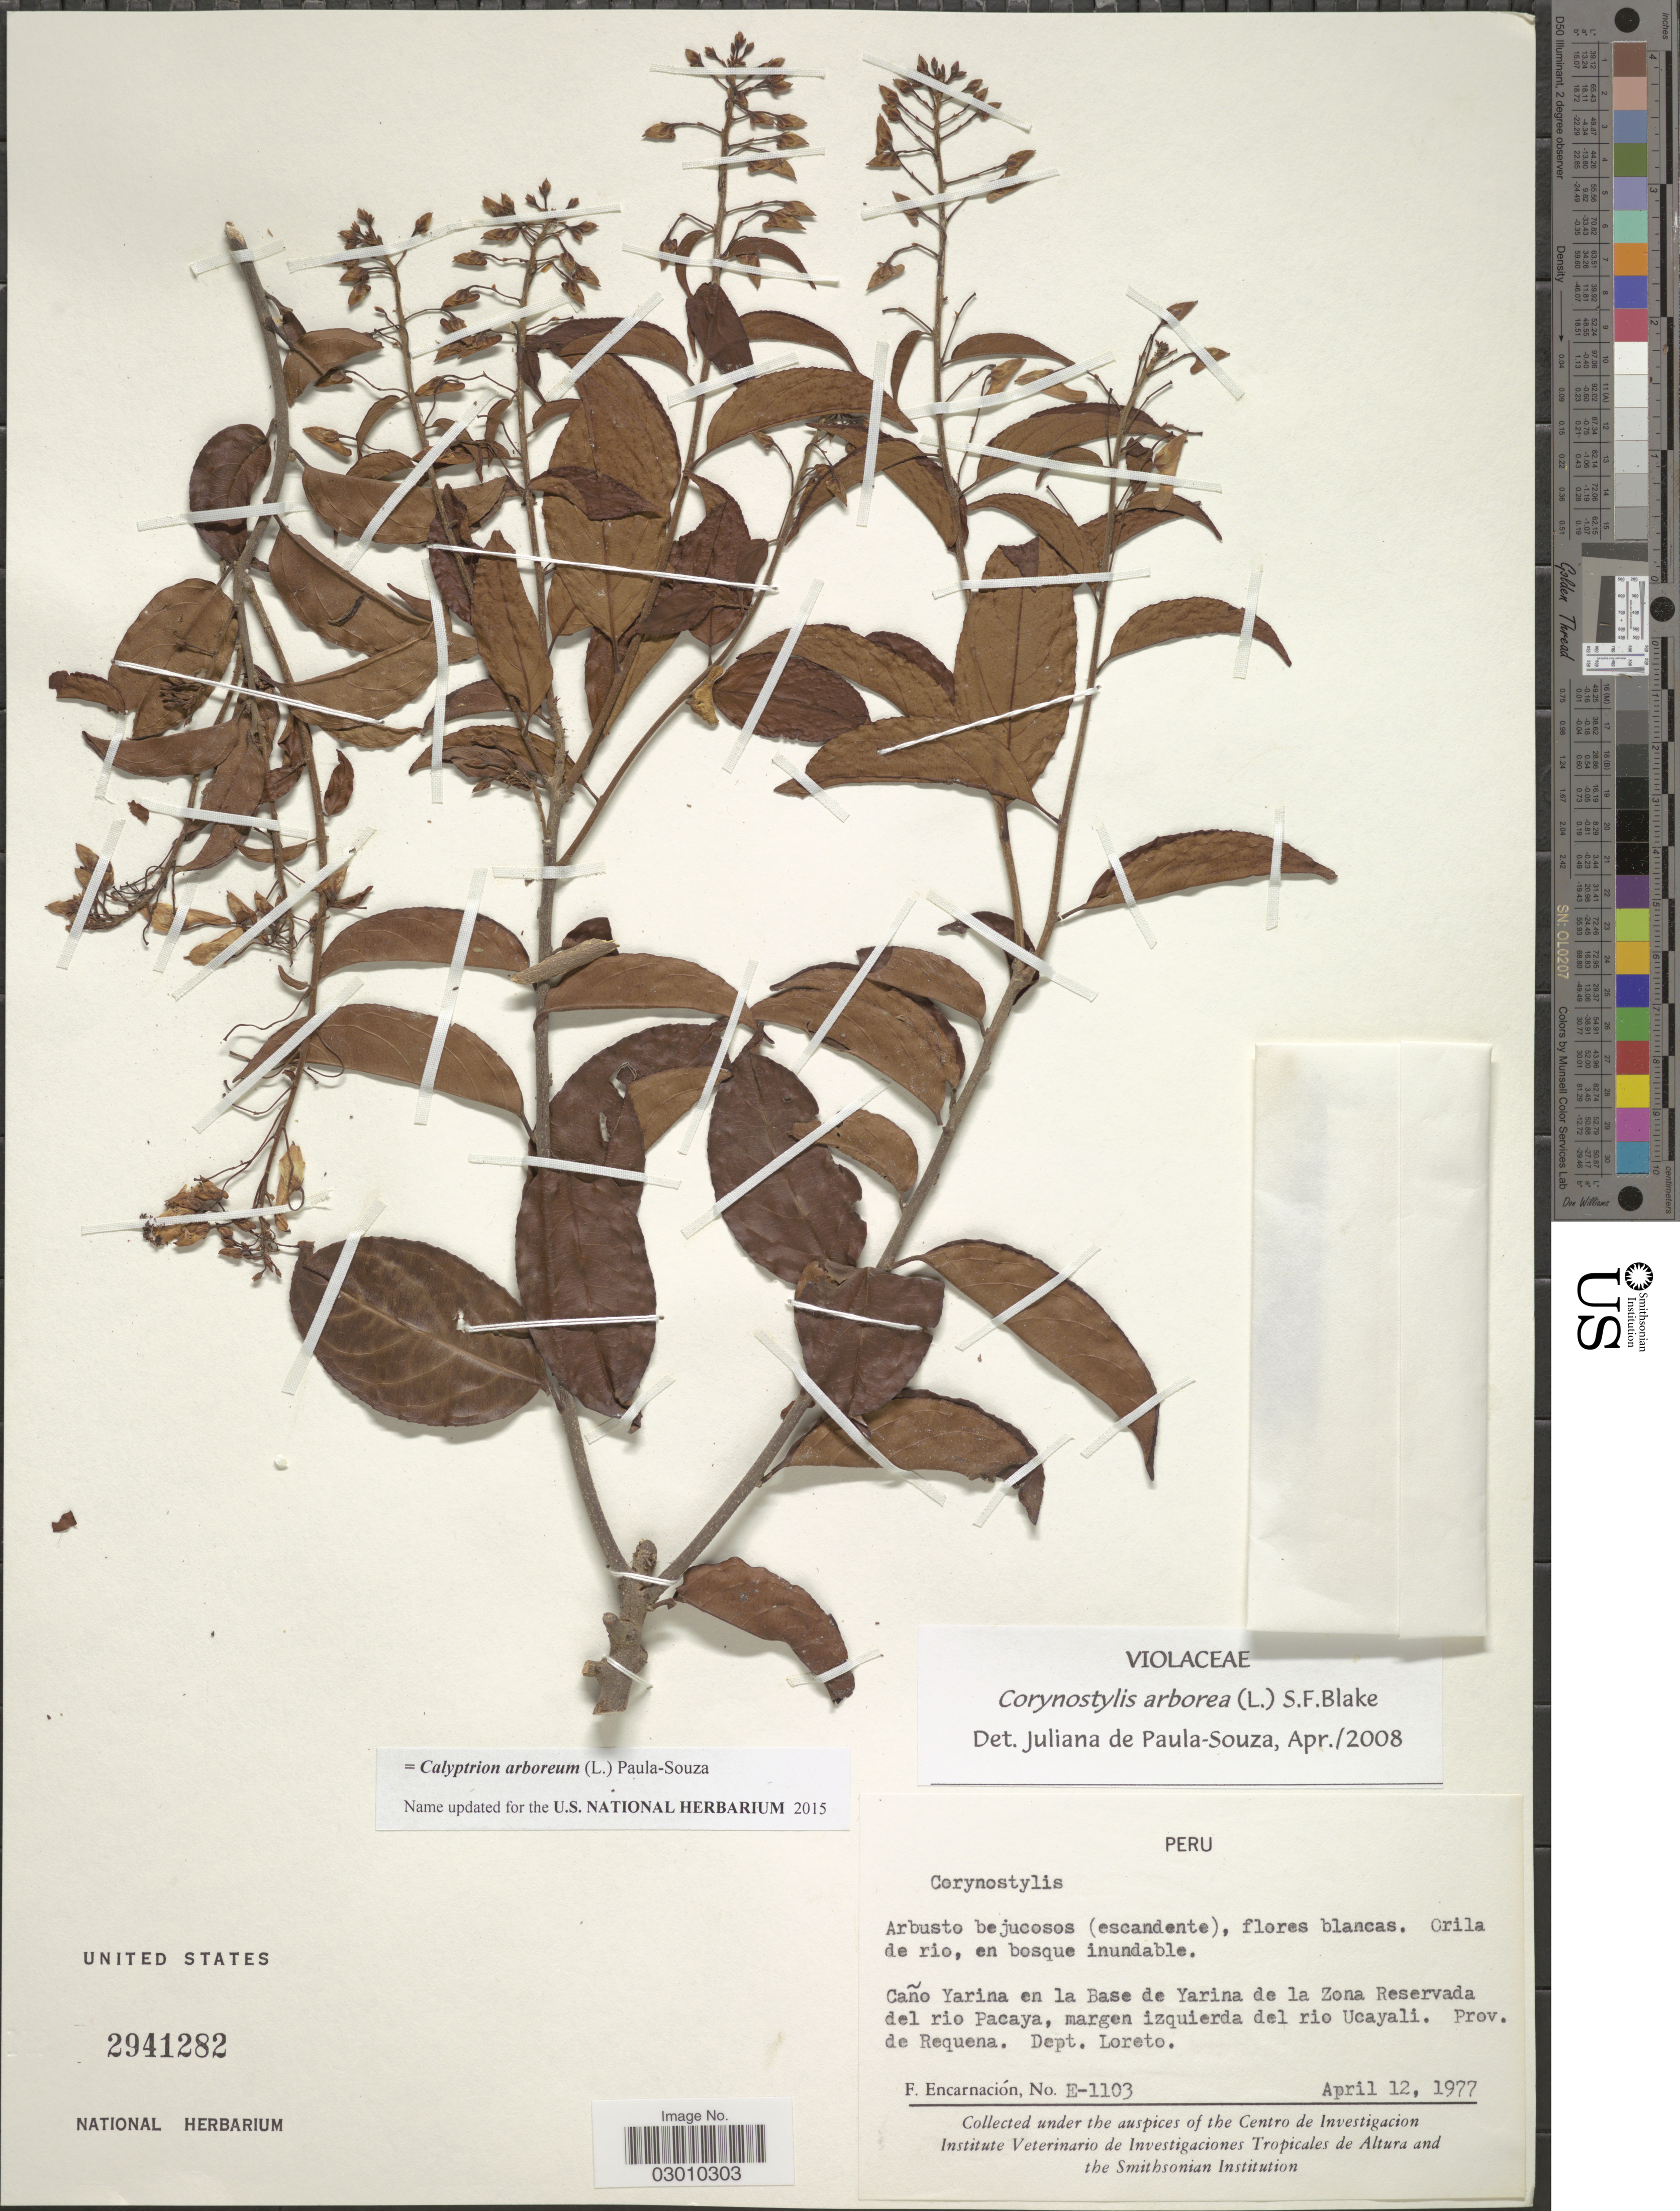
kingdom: Plantae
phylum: Tracheophyta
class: Magnoliopsida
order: Malpighiales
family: Violaceae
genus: Calyptrion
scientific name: Calyptrion arboreum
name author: (L.) Paula-Souza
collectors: F. Encarnación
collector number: E-1103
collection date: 1977-04-12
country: Peru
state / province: Loreto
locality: Caño Yarina en la Base de Yarina de la Zona Reservada del rio Pacaya, margen izquierda del rio Ucayali. Prov. de Requena. Dept. Loreto.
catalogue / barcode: US 2941282